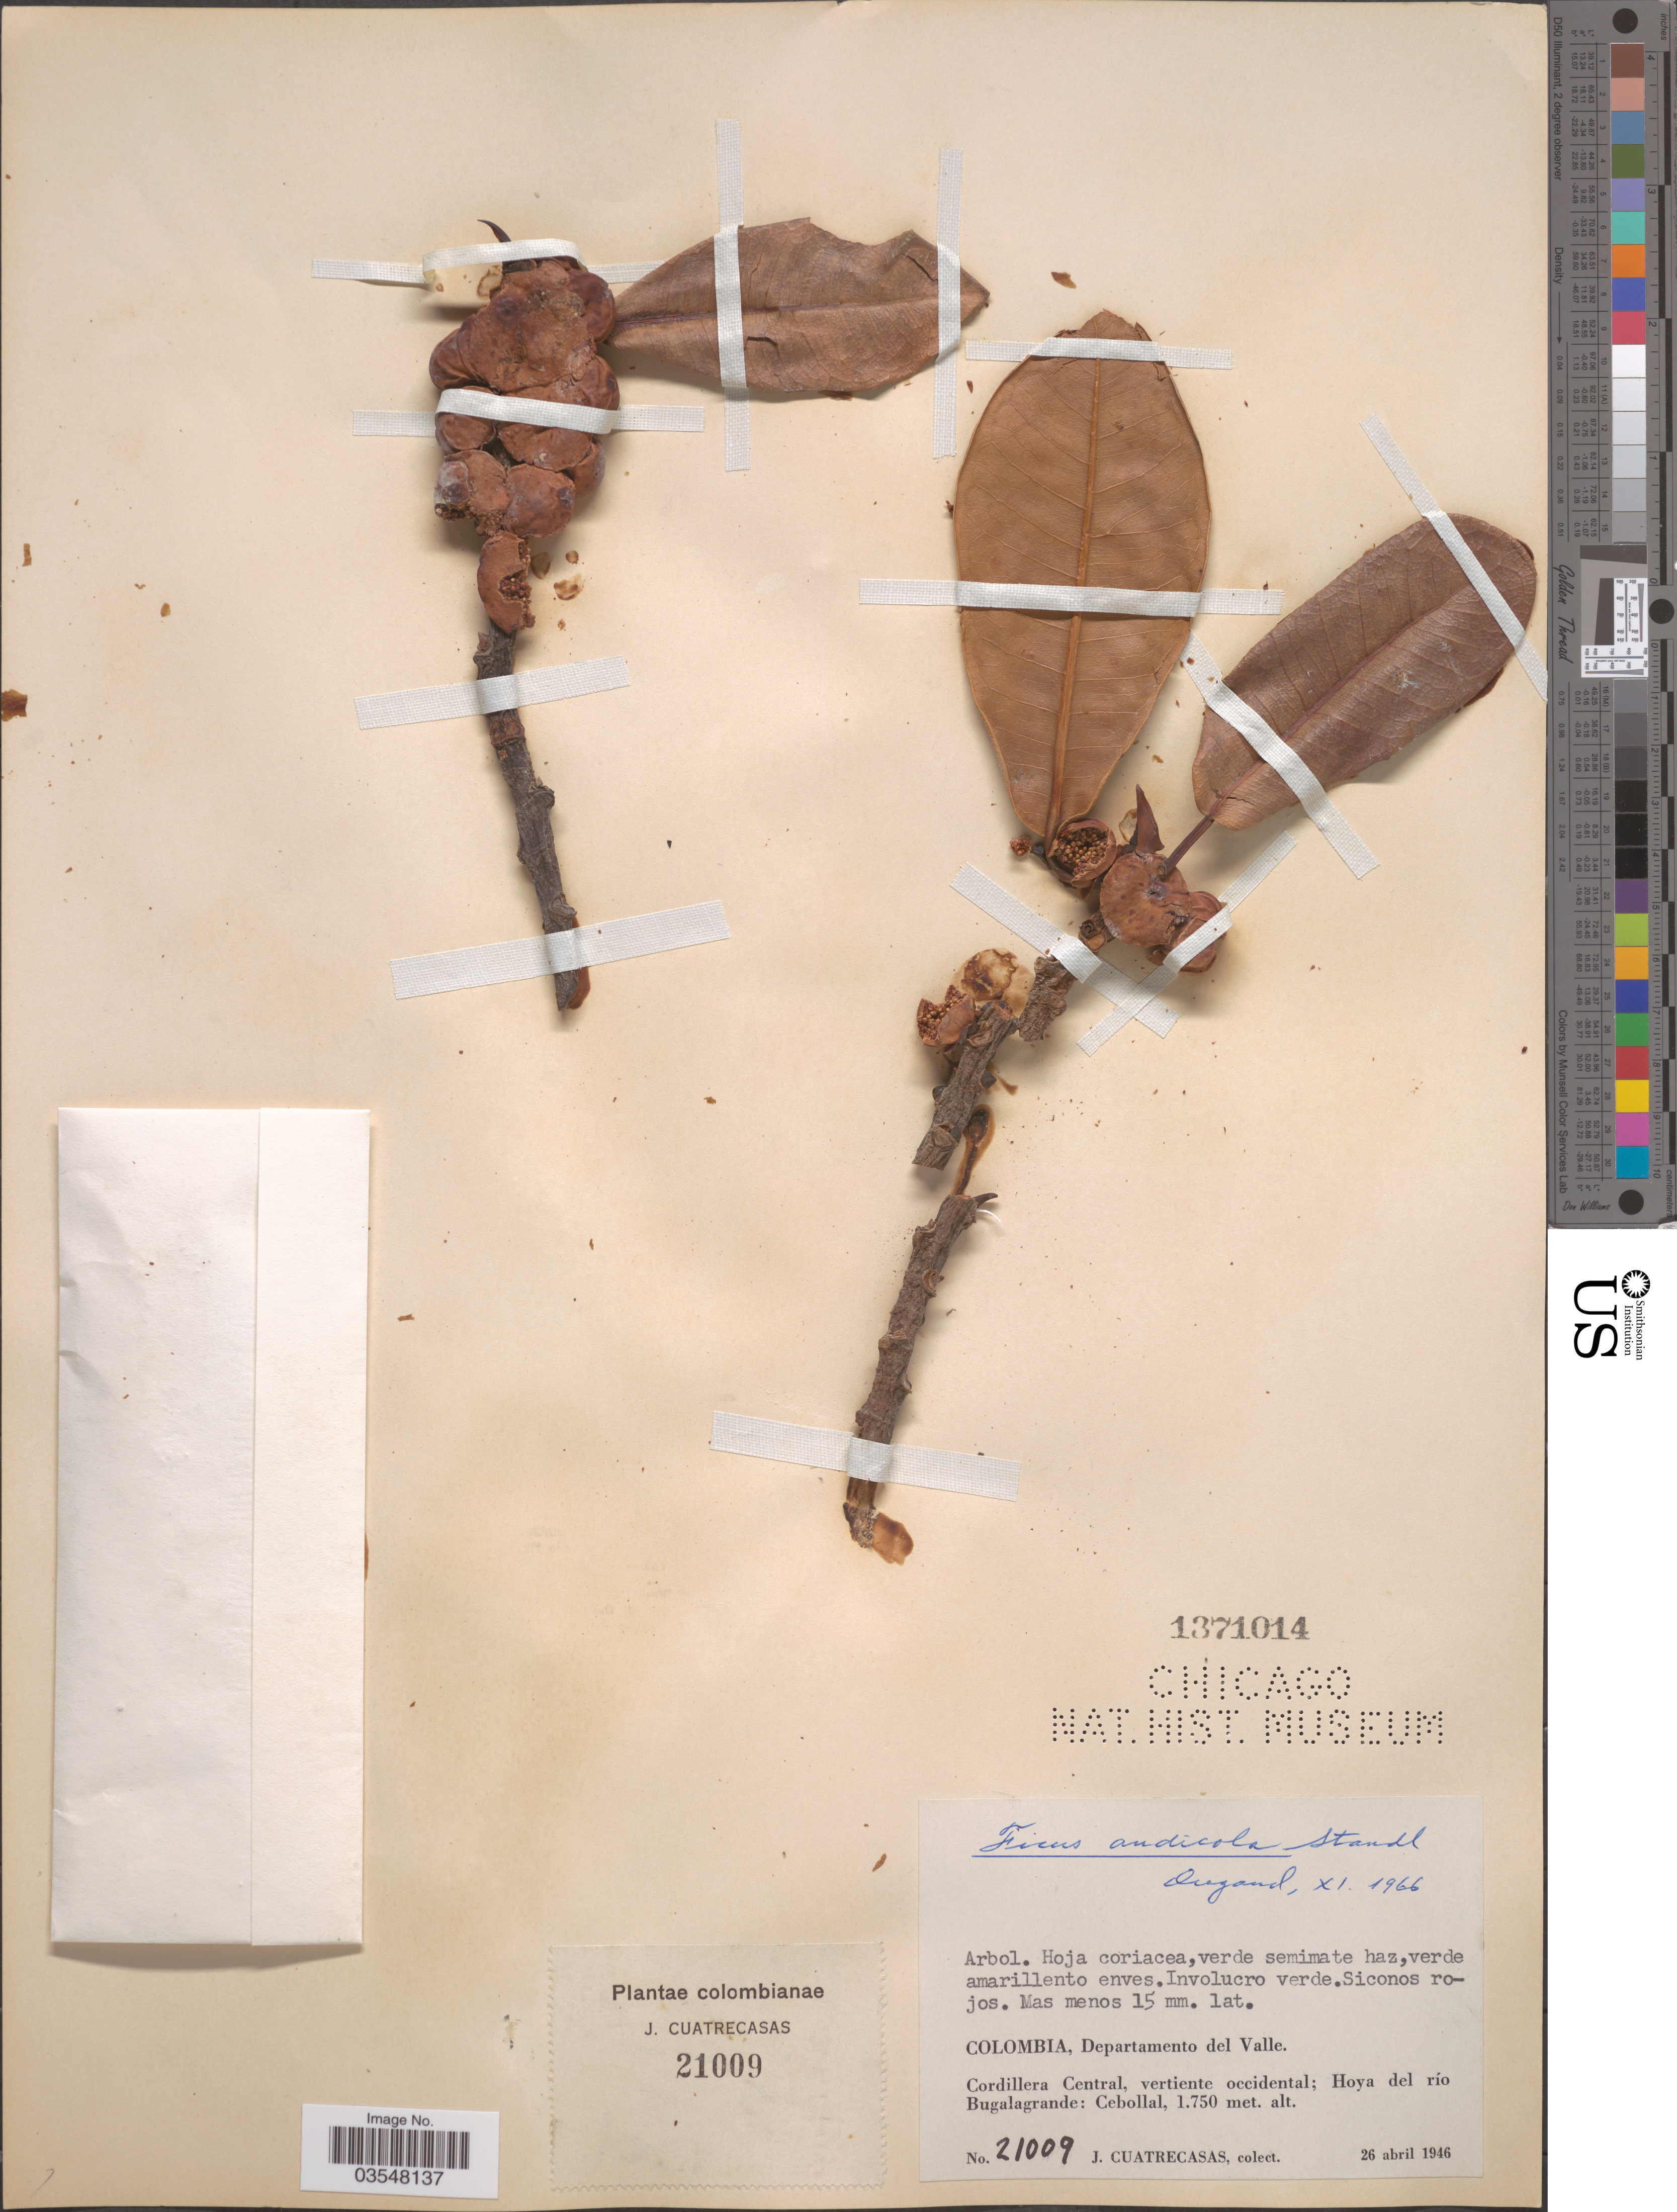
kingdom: Plantae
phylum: Tracheophyta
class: Magnoliopsida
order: Rosales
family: Moraceae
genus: Ficus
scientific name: Ficus andicola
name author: Standl.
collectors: J. Cuatrecasas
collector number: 21009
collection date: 1946-04-26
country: Colombia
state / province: Valle del Cauca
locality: Departamento del Valle. Cordillera Central, vertiente occidental; Hoya del río Bugalagrande: Cebollal.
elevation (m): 1750